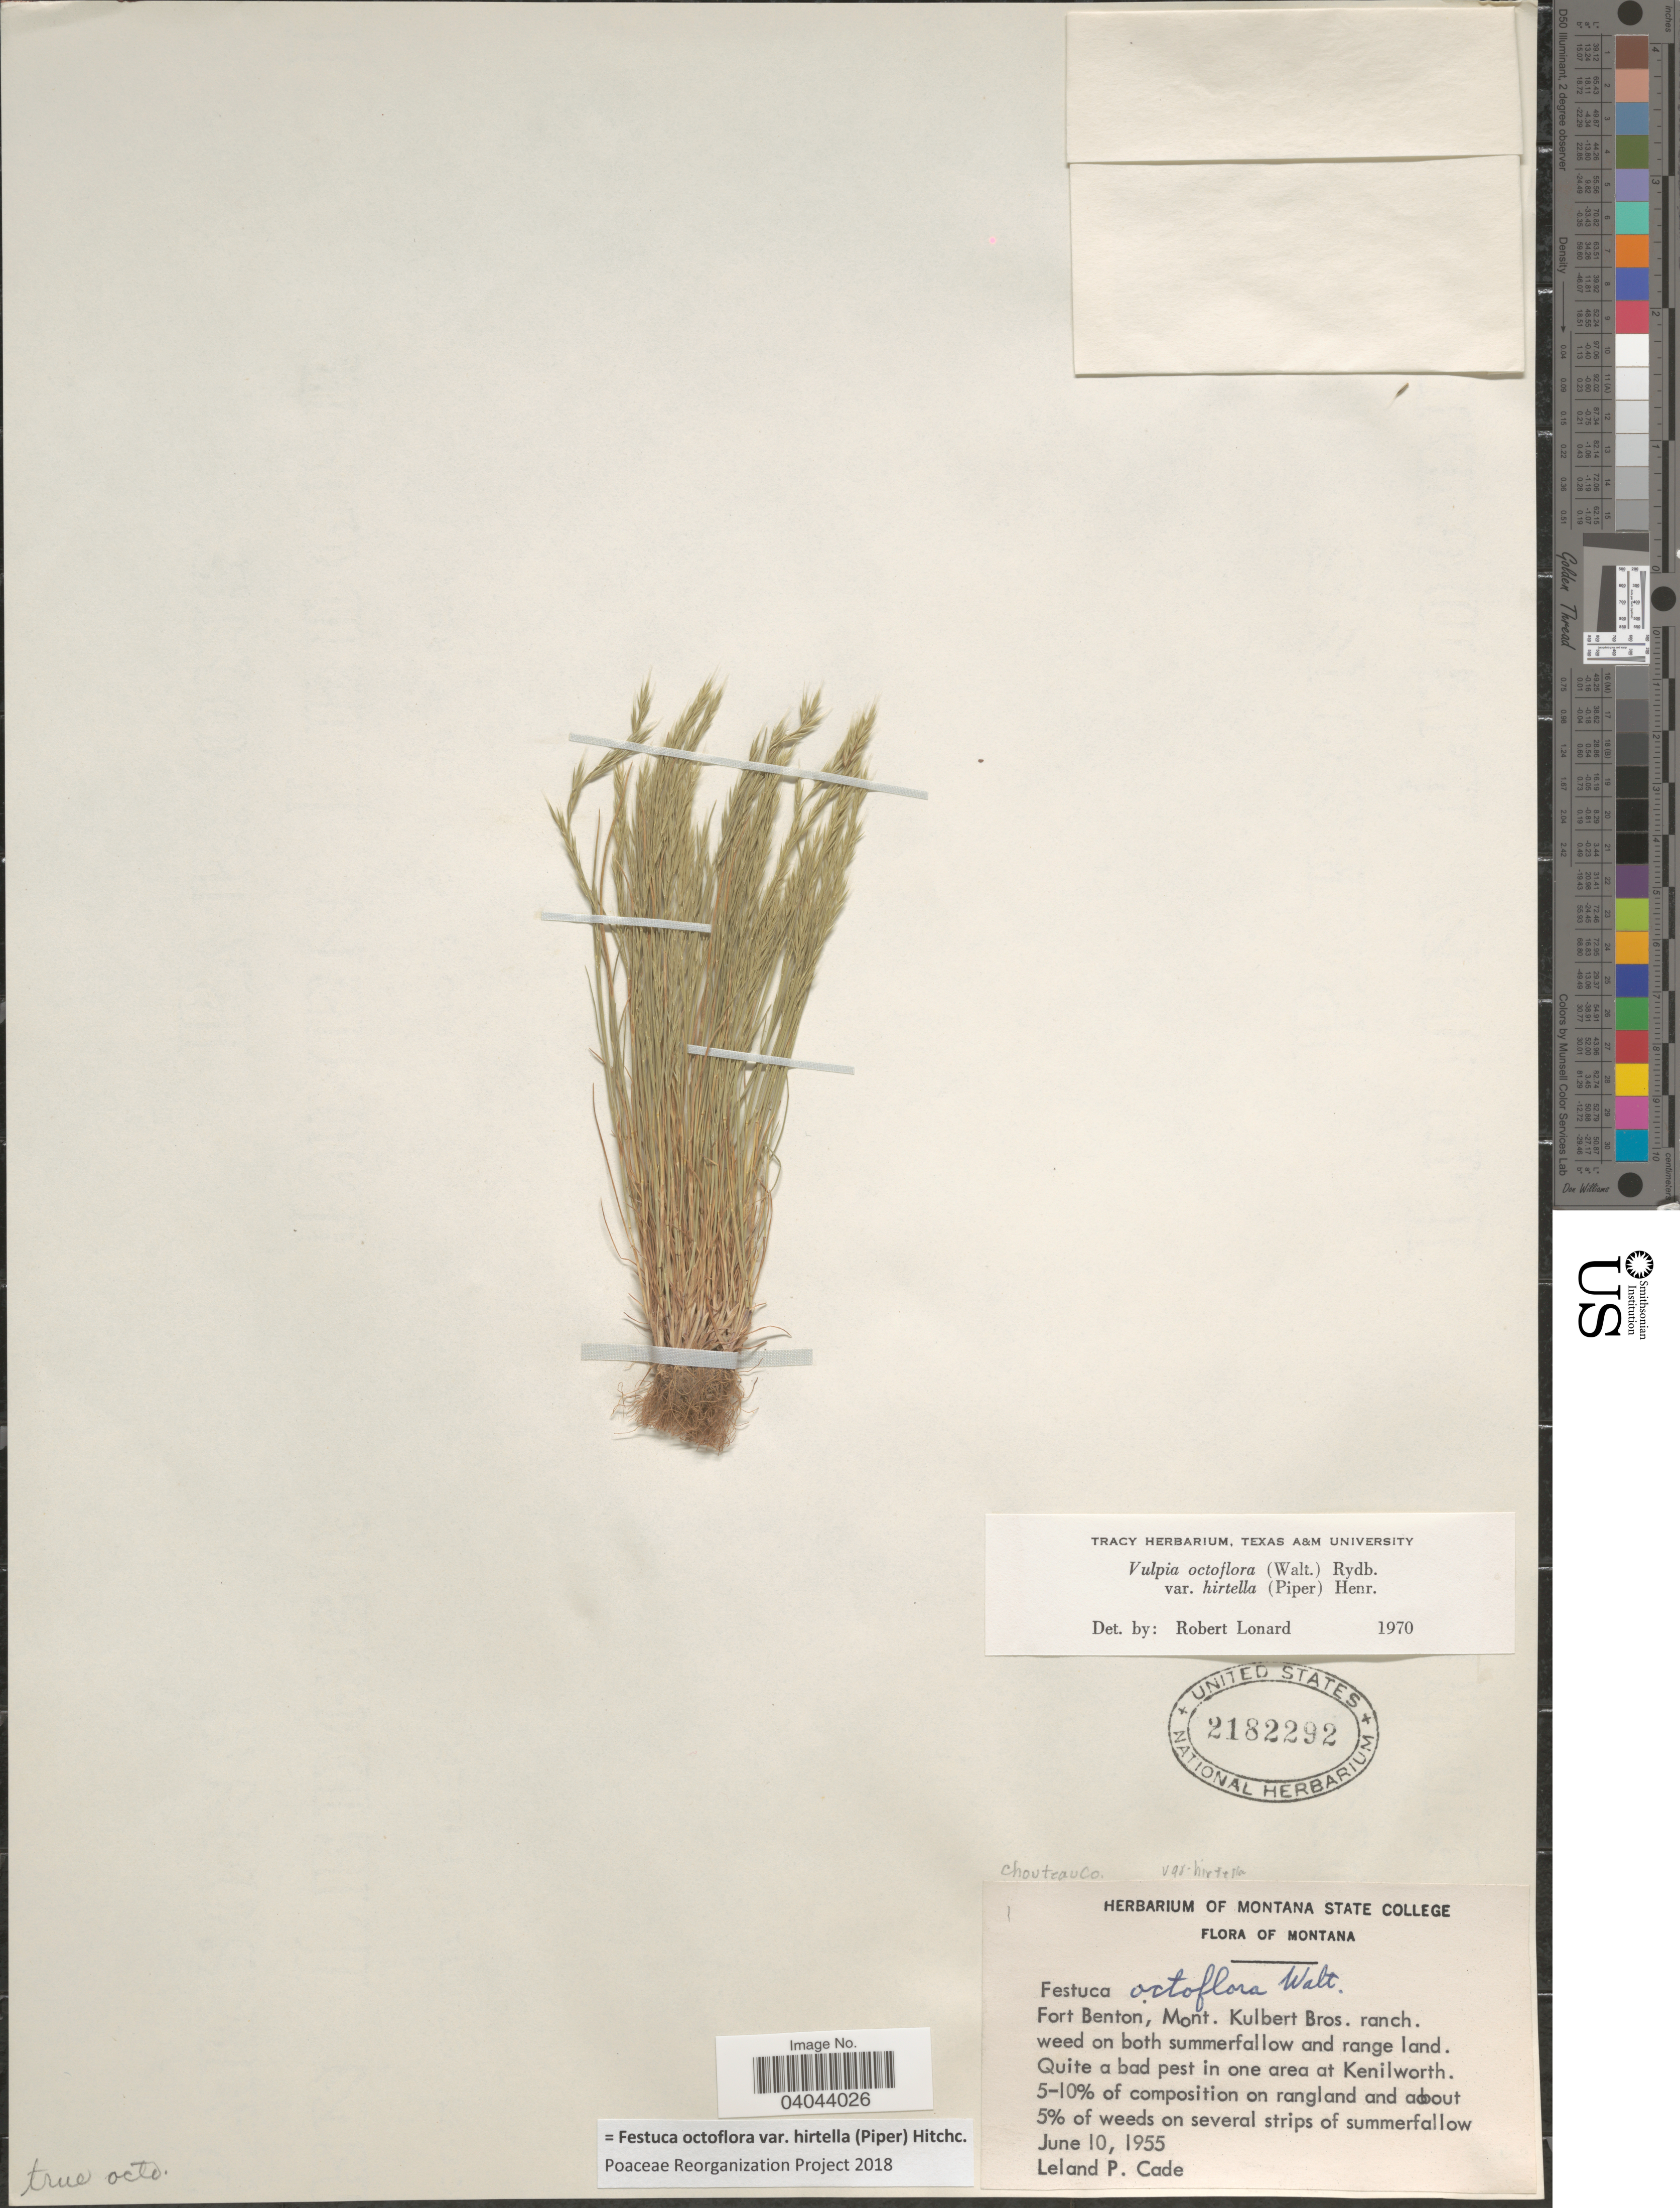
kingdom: Plantae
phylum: Tracheophyta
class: Liliopsida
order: Poales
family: Poaceae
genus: Festuca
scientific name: Festuca octoflora var. hirtella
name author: Piper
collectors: L. Cade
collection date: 1955-06-10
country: United States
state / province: Montana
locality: Chouteau Co. Fort Benton. Kulbert Bros. ranch.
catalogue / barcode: US 2182292